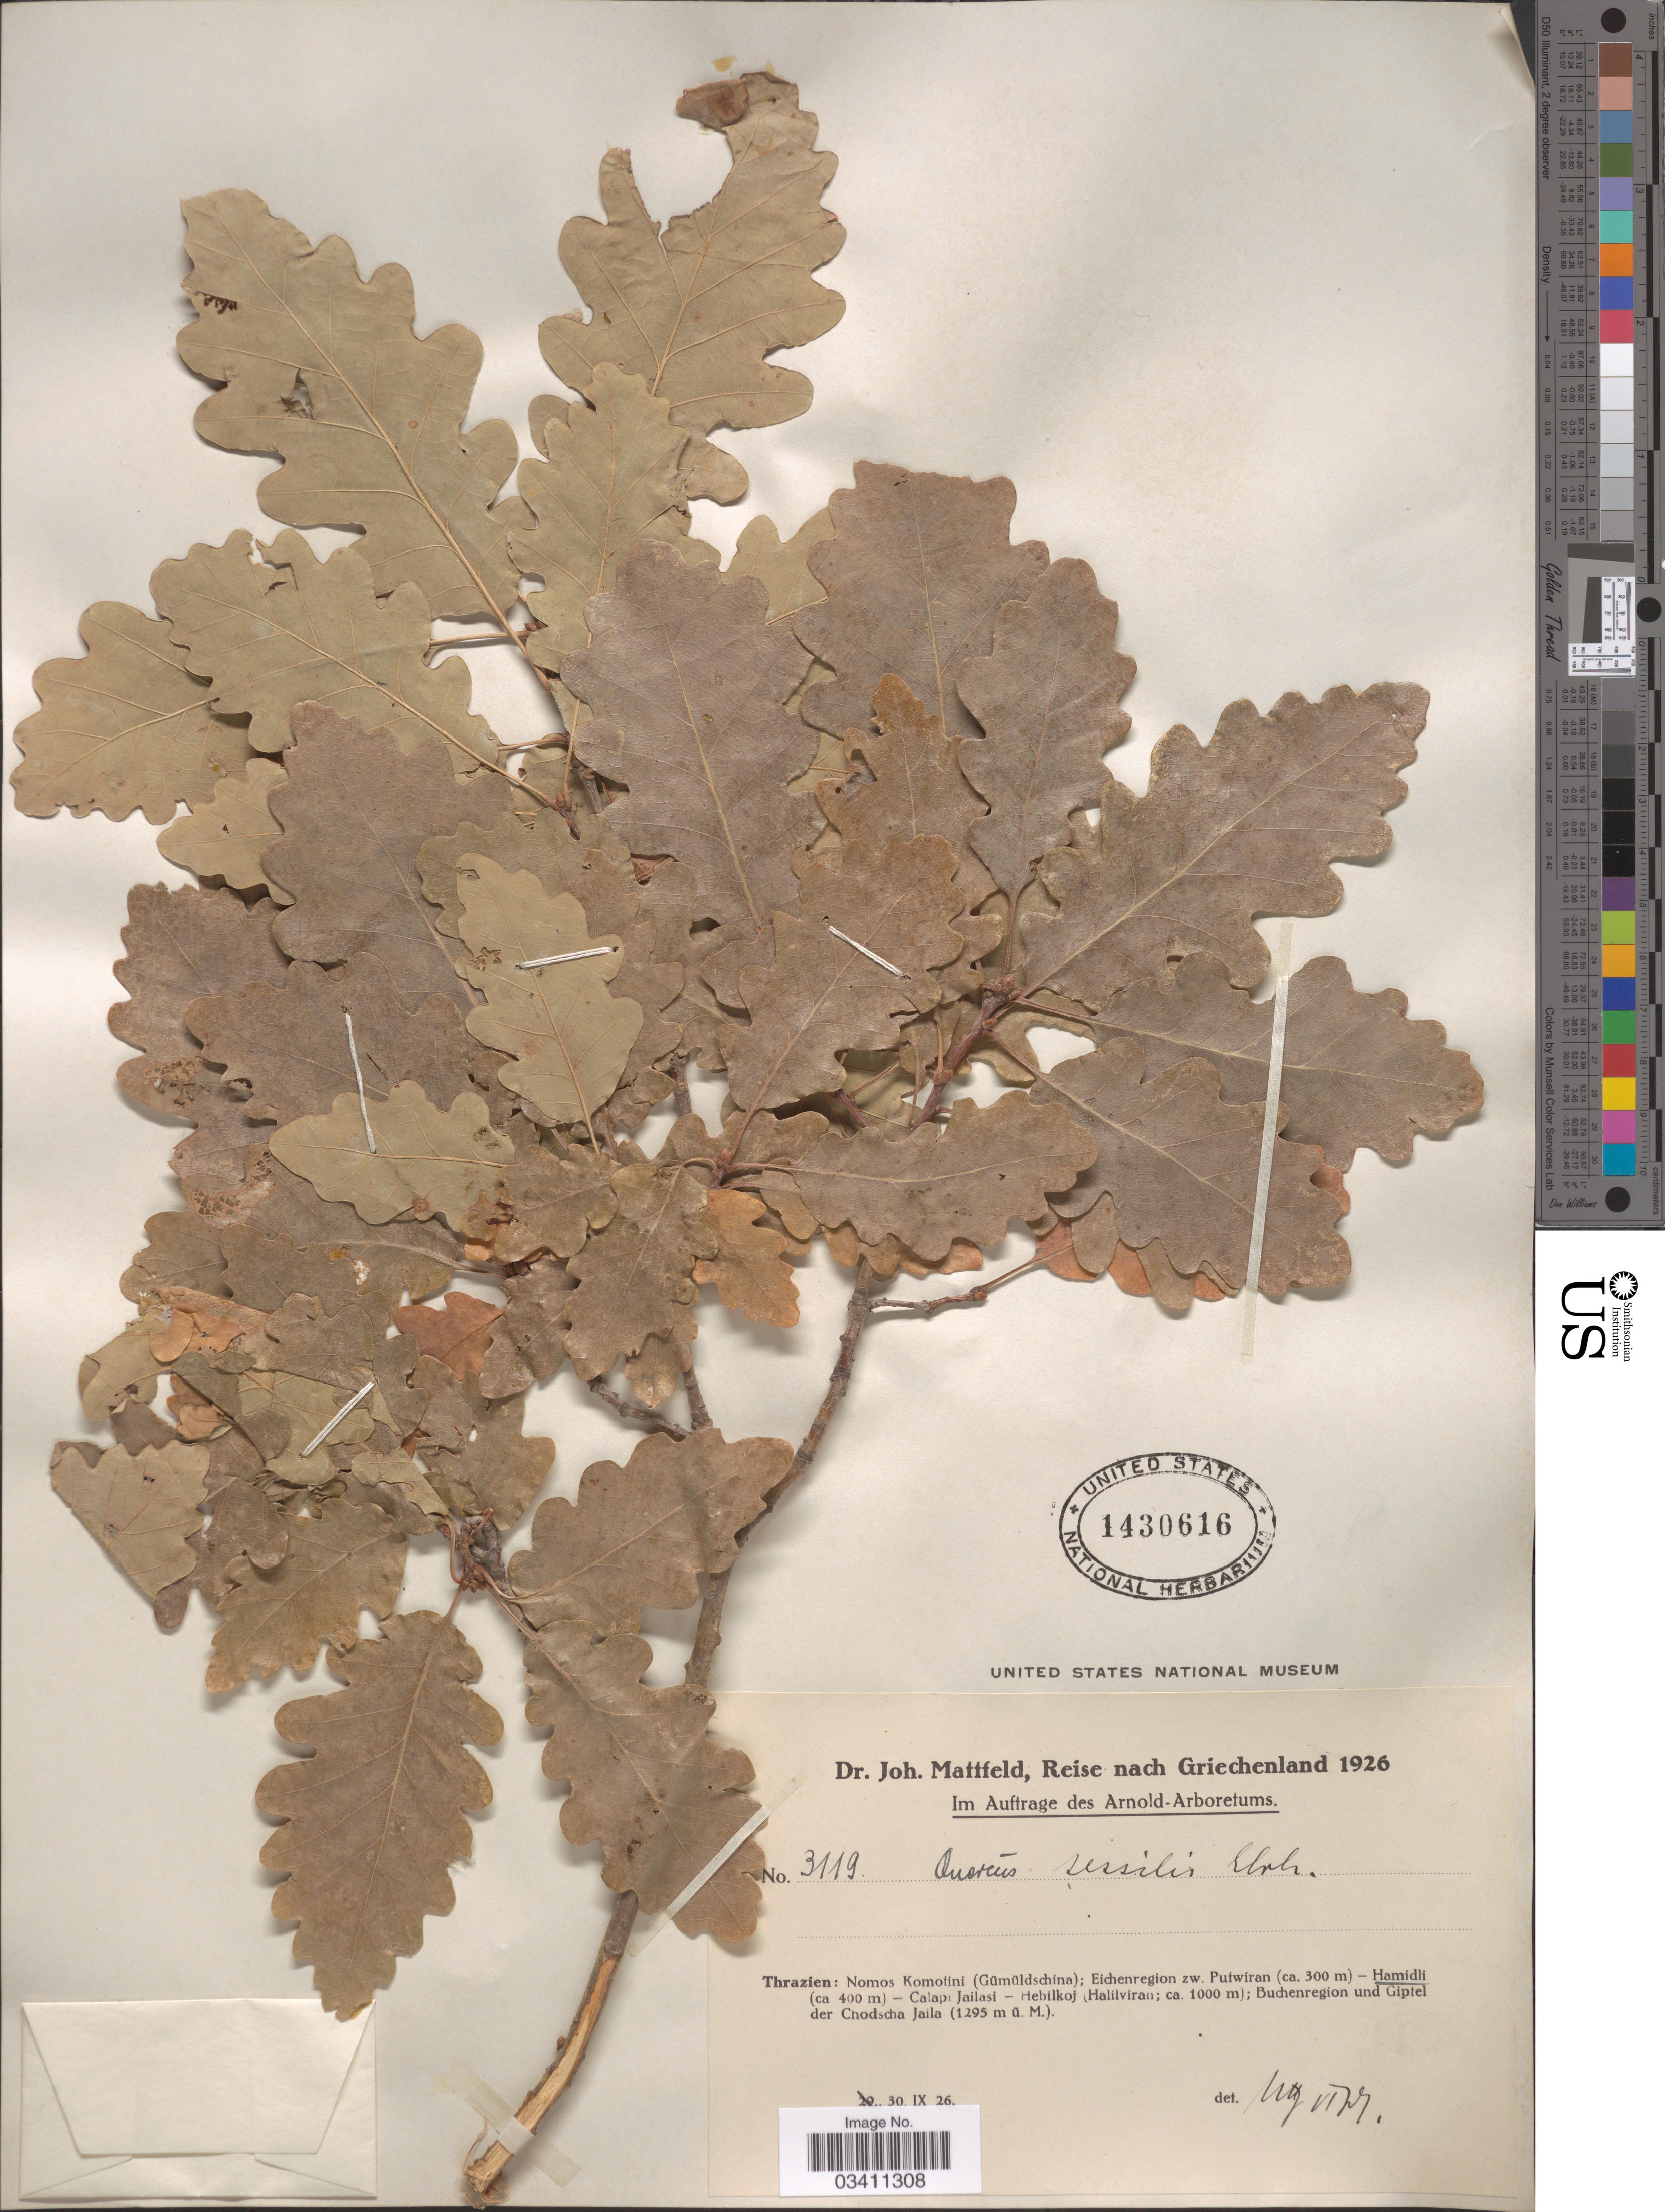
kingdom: Plantae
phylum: Tracheophyta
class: Magnoliopsida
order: Fagales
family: Fagaceae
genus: Quercus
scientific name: Quercus sessilis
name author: Ehrh.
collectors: J. Mattfeld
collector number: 3119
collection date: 1926-09-30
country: Greece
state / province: East Macedonia and Thrace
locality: Griechenland. Thrazien: Hamidli.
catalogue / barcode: US 1430616